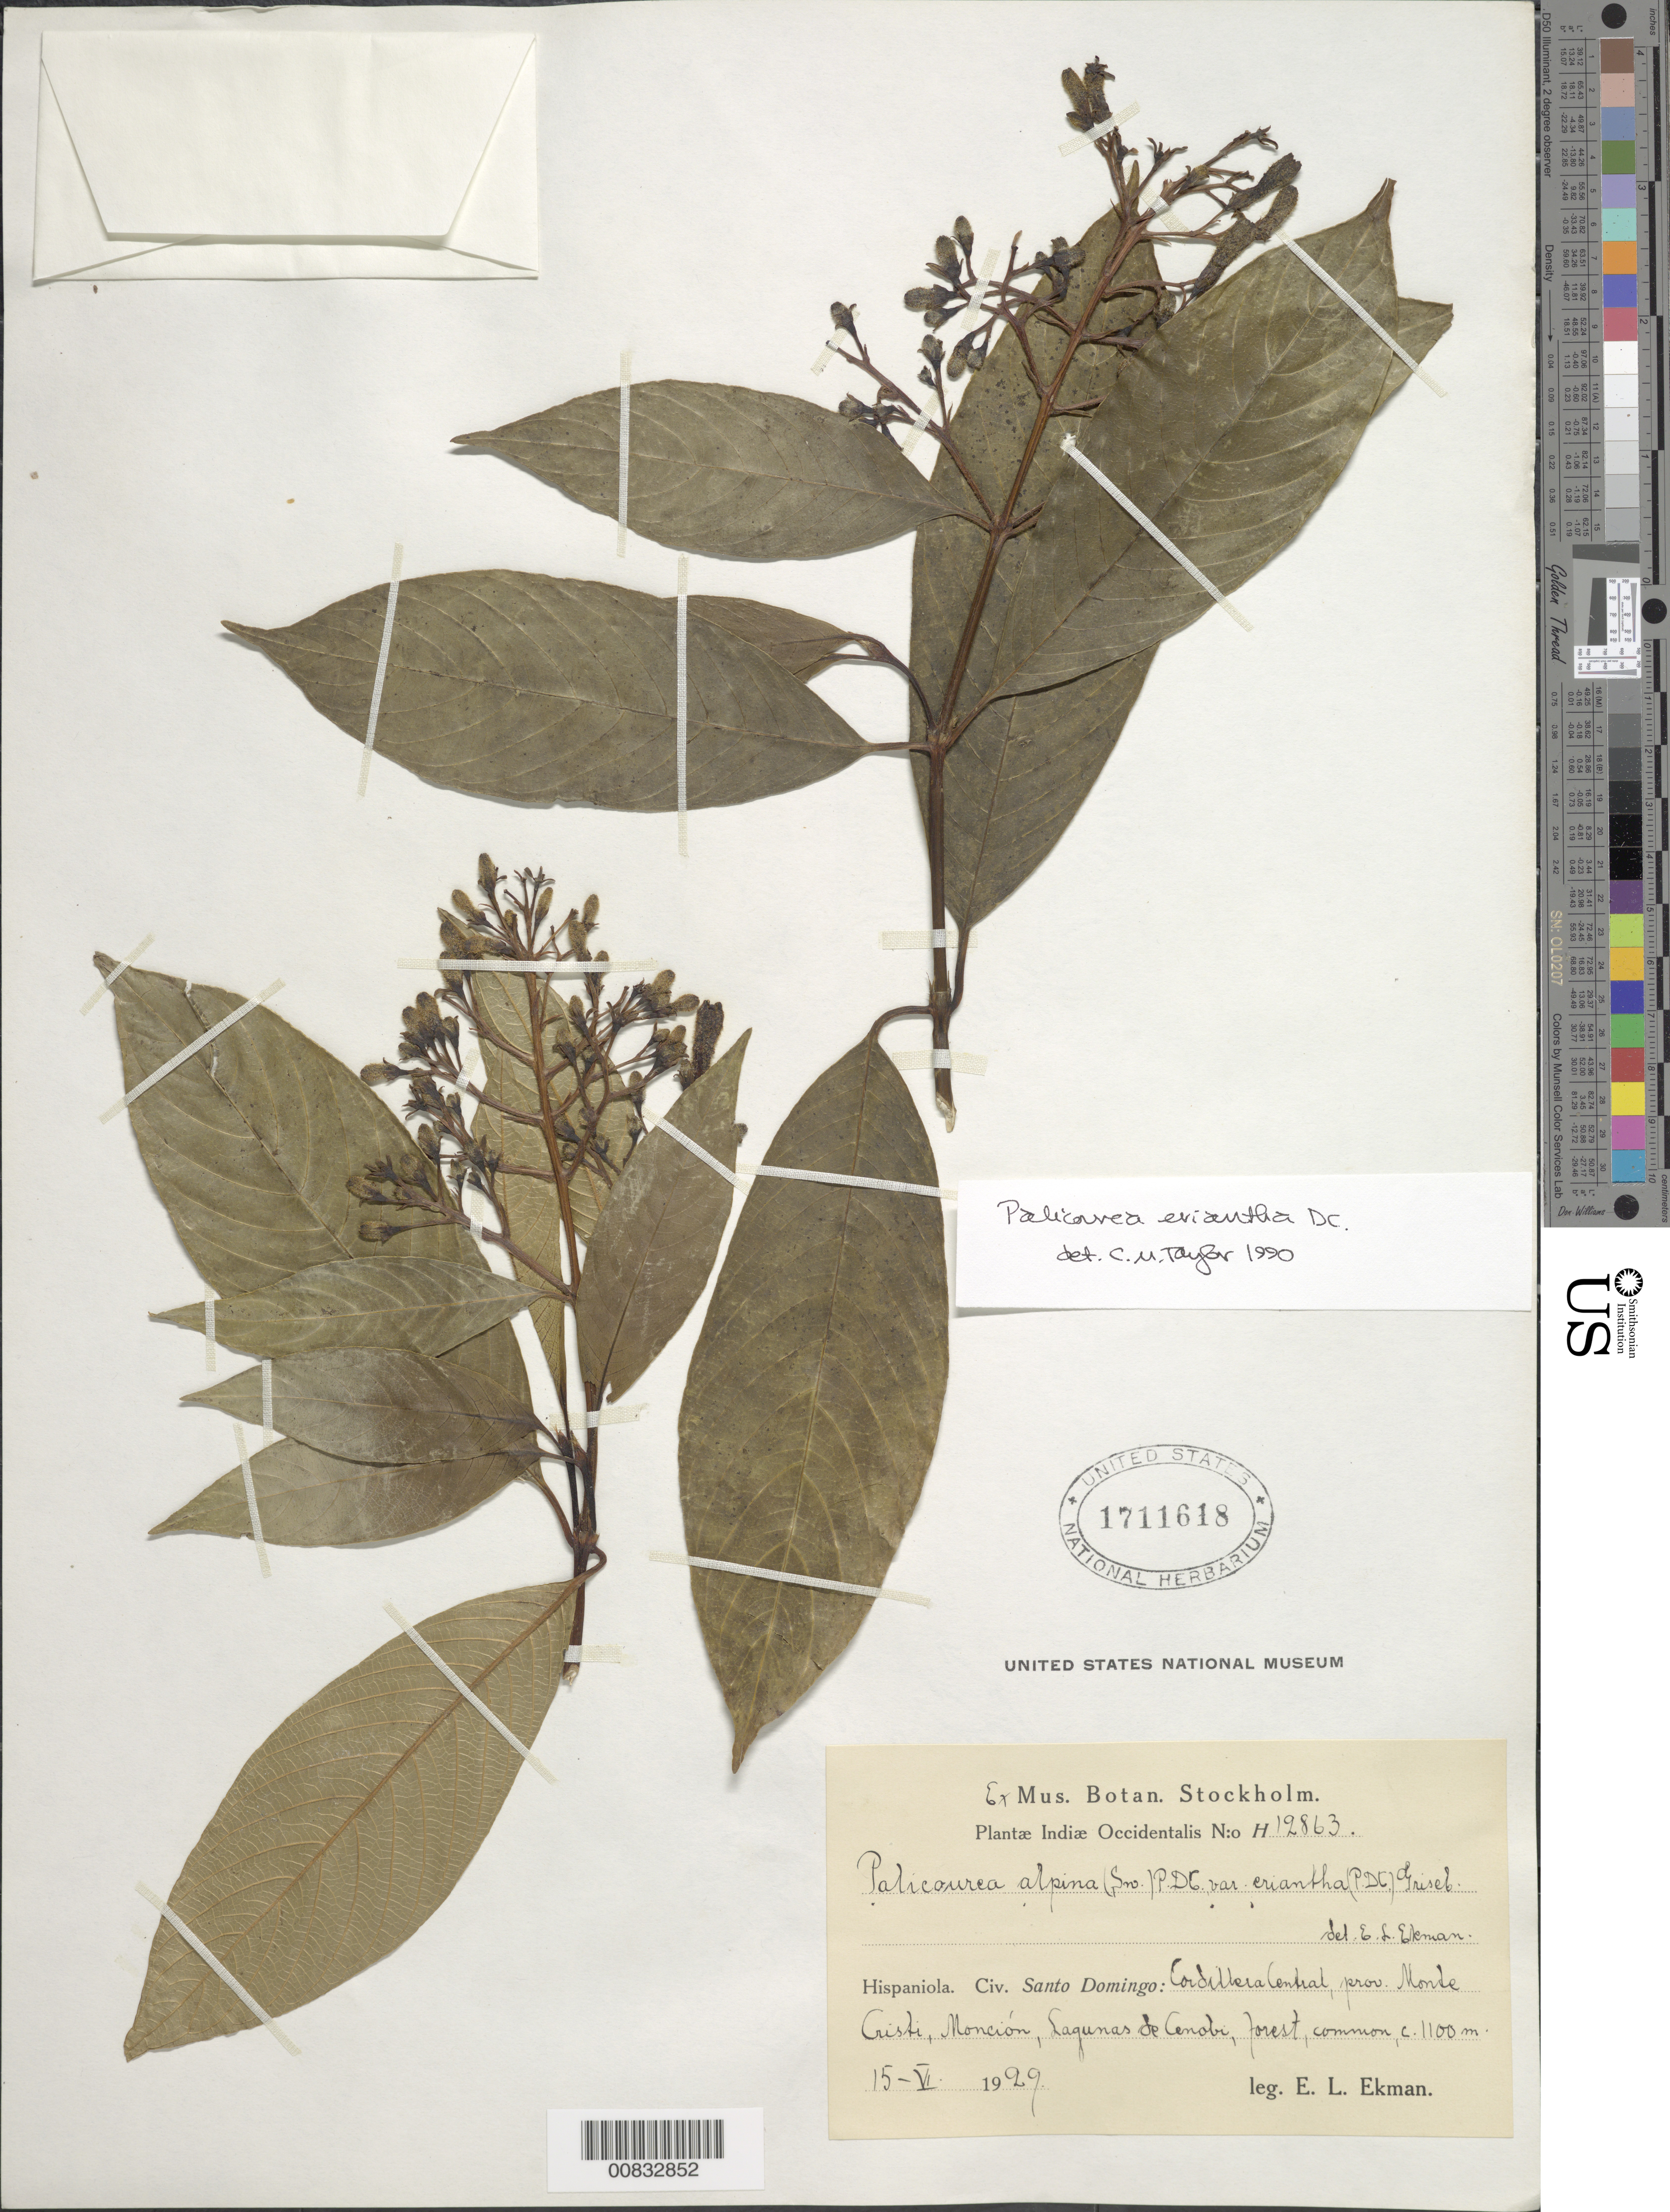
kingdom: Plantae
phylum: Tracheophyta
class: Magnoliopsida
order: Gentianales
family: Rubiaceae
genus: Palicourea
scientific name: Palicourea eriantha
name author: DC.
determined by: Taylor, Charlotte M.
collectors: E. L. Ekman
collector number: H 12863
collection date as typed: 15 Jun 1929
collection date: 1929-06-15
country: Dominican Republic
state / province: Monte Cristi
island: Hispaniola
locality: Cordillera Central, Monción, Lagunas de Cenobi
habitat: Forest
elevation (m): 1100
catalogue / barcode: US 1711618